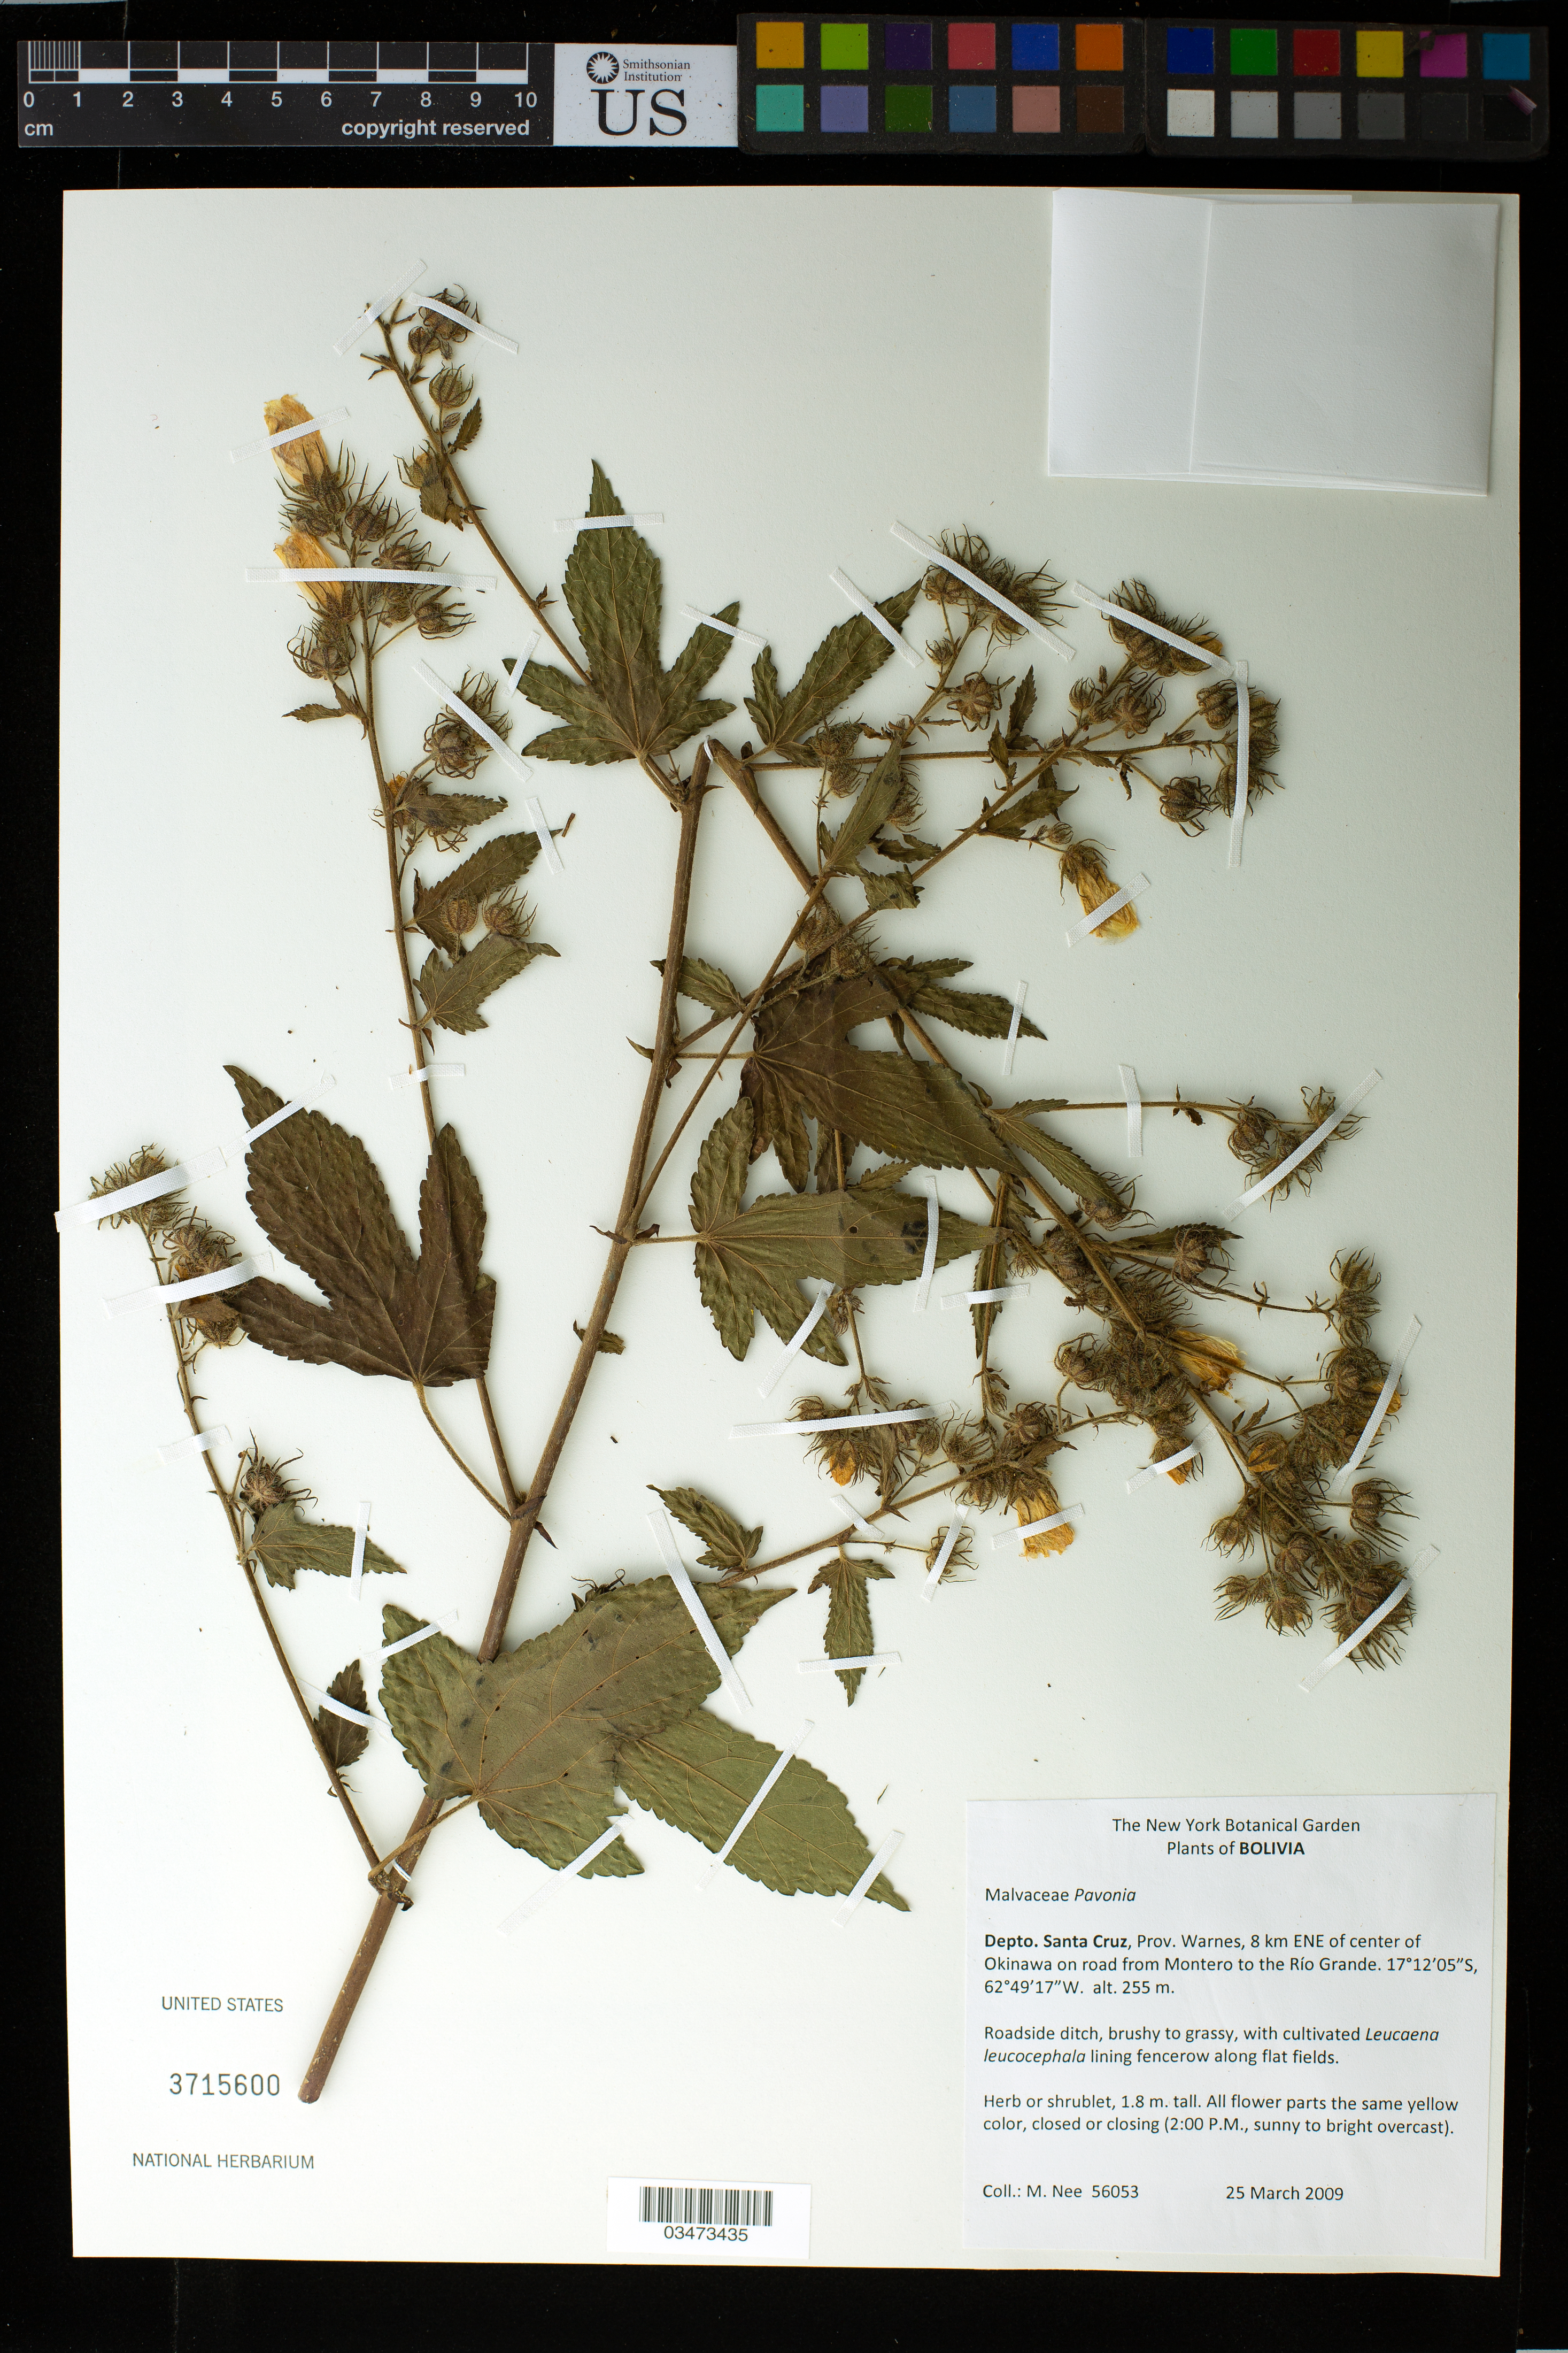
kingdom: Plantae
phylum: Tracheophyta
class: Magnoliopsida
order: Malvales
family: Malvaceae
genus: Pavonia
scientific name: Pavonia sp.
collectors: M. Nee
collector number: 56053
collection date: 2009-03-25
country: Bolivia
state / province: Santa Cruz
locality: Depto. Santa Cruz, Prov. Warnes, 8 km ENE of center of Okinawa on road from Montero to the Rio Grande.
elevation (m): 255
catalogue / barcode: US 3715600